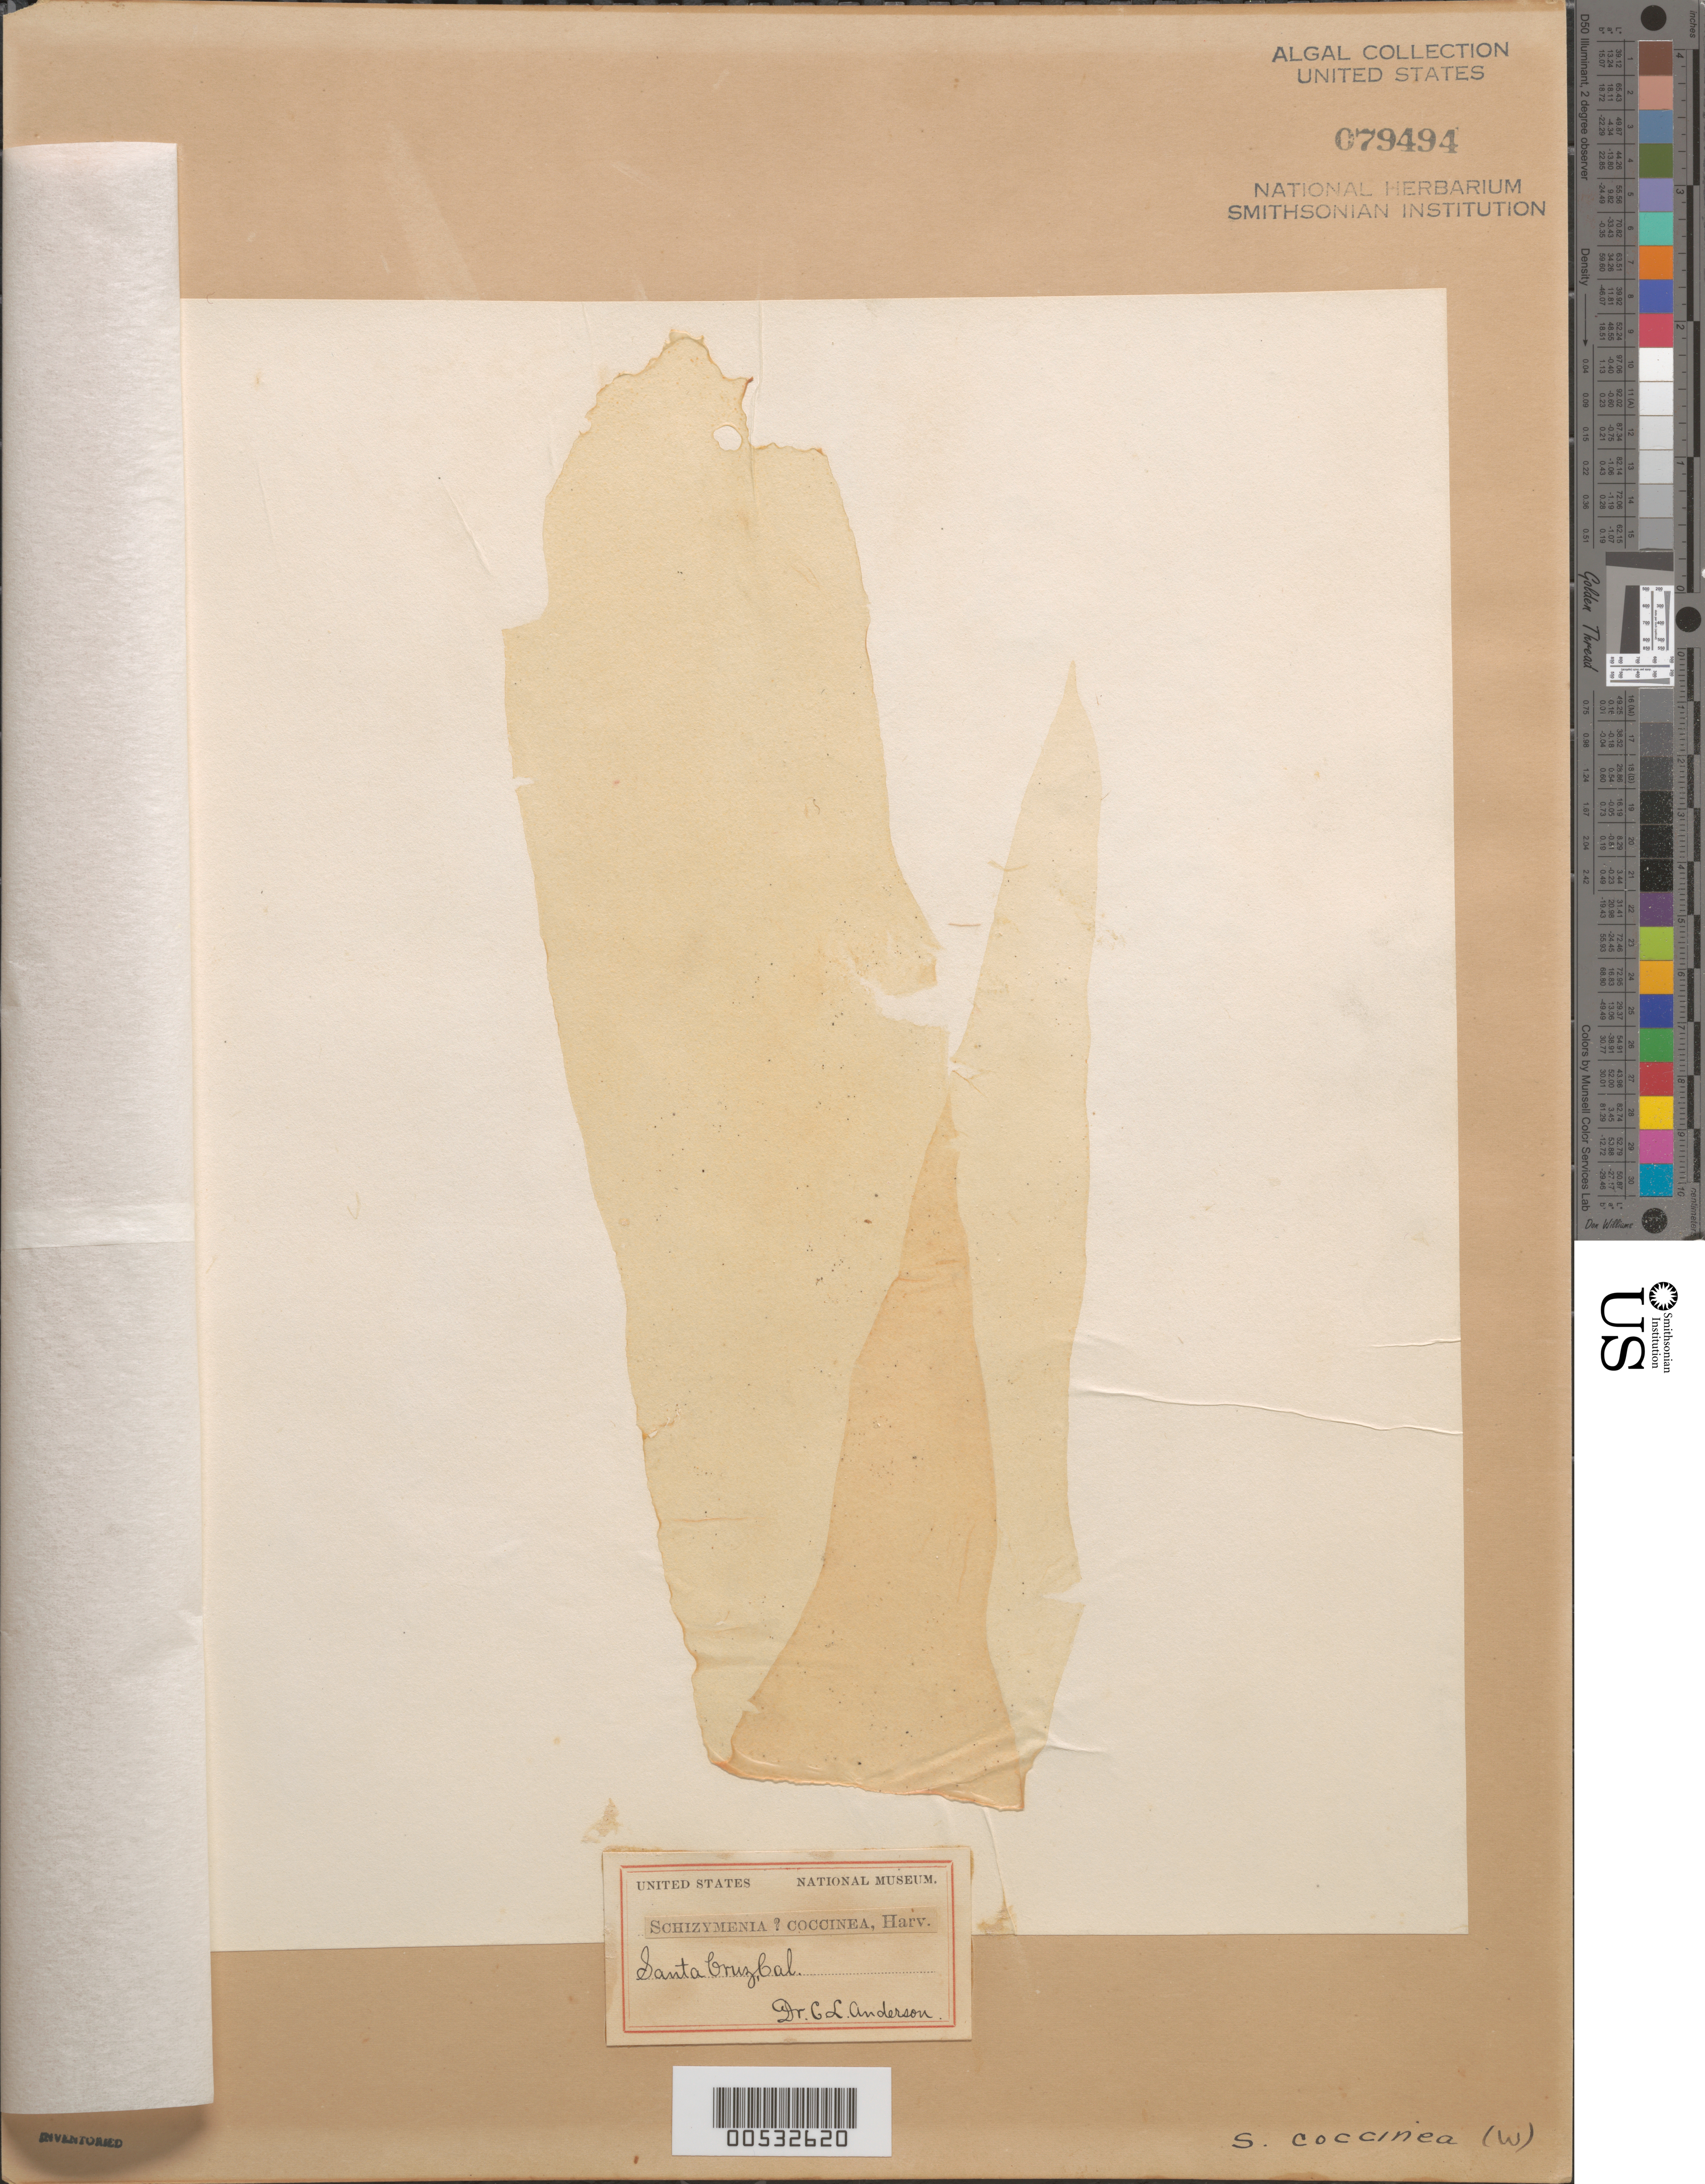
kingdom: Plantae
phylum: Rhodophyta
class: Florideophyceae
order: Gigartinales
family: Dumontiaceae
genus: Weeksia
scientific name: Weeksia coccinea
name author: (Harv.) S.C. Lindstrom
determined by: Algae name updating Project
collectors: C. L. Anderson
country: United States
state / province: California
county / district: Santa Cruz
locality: Santa Cruz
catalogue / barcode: US 79494